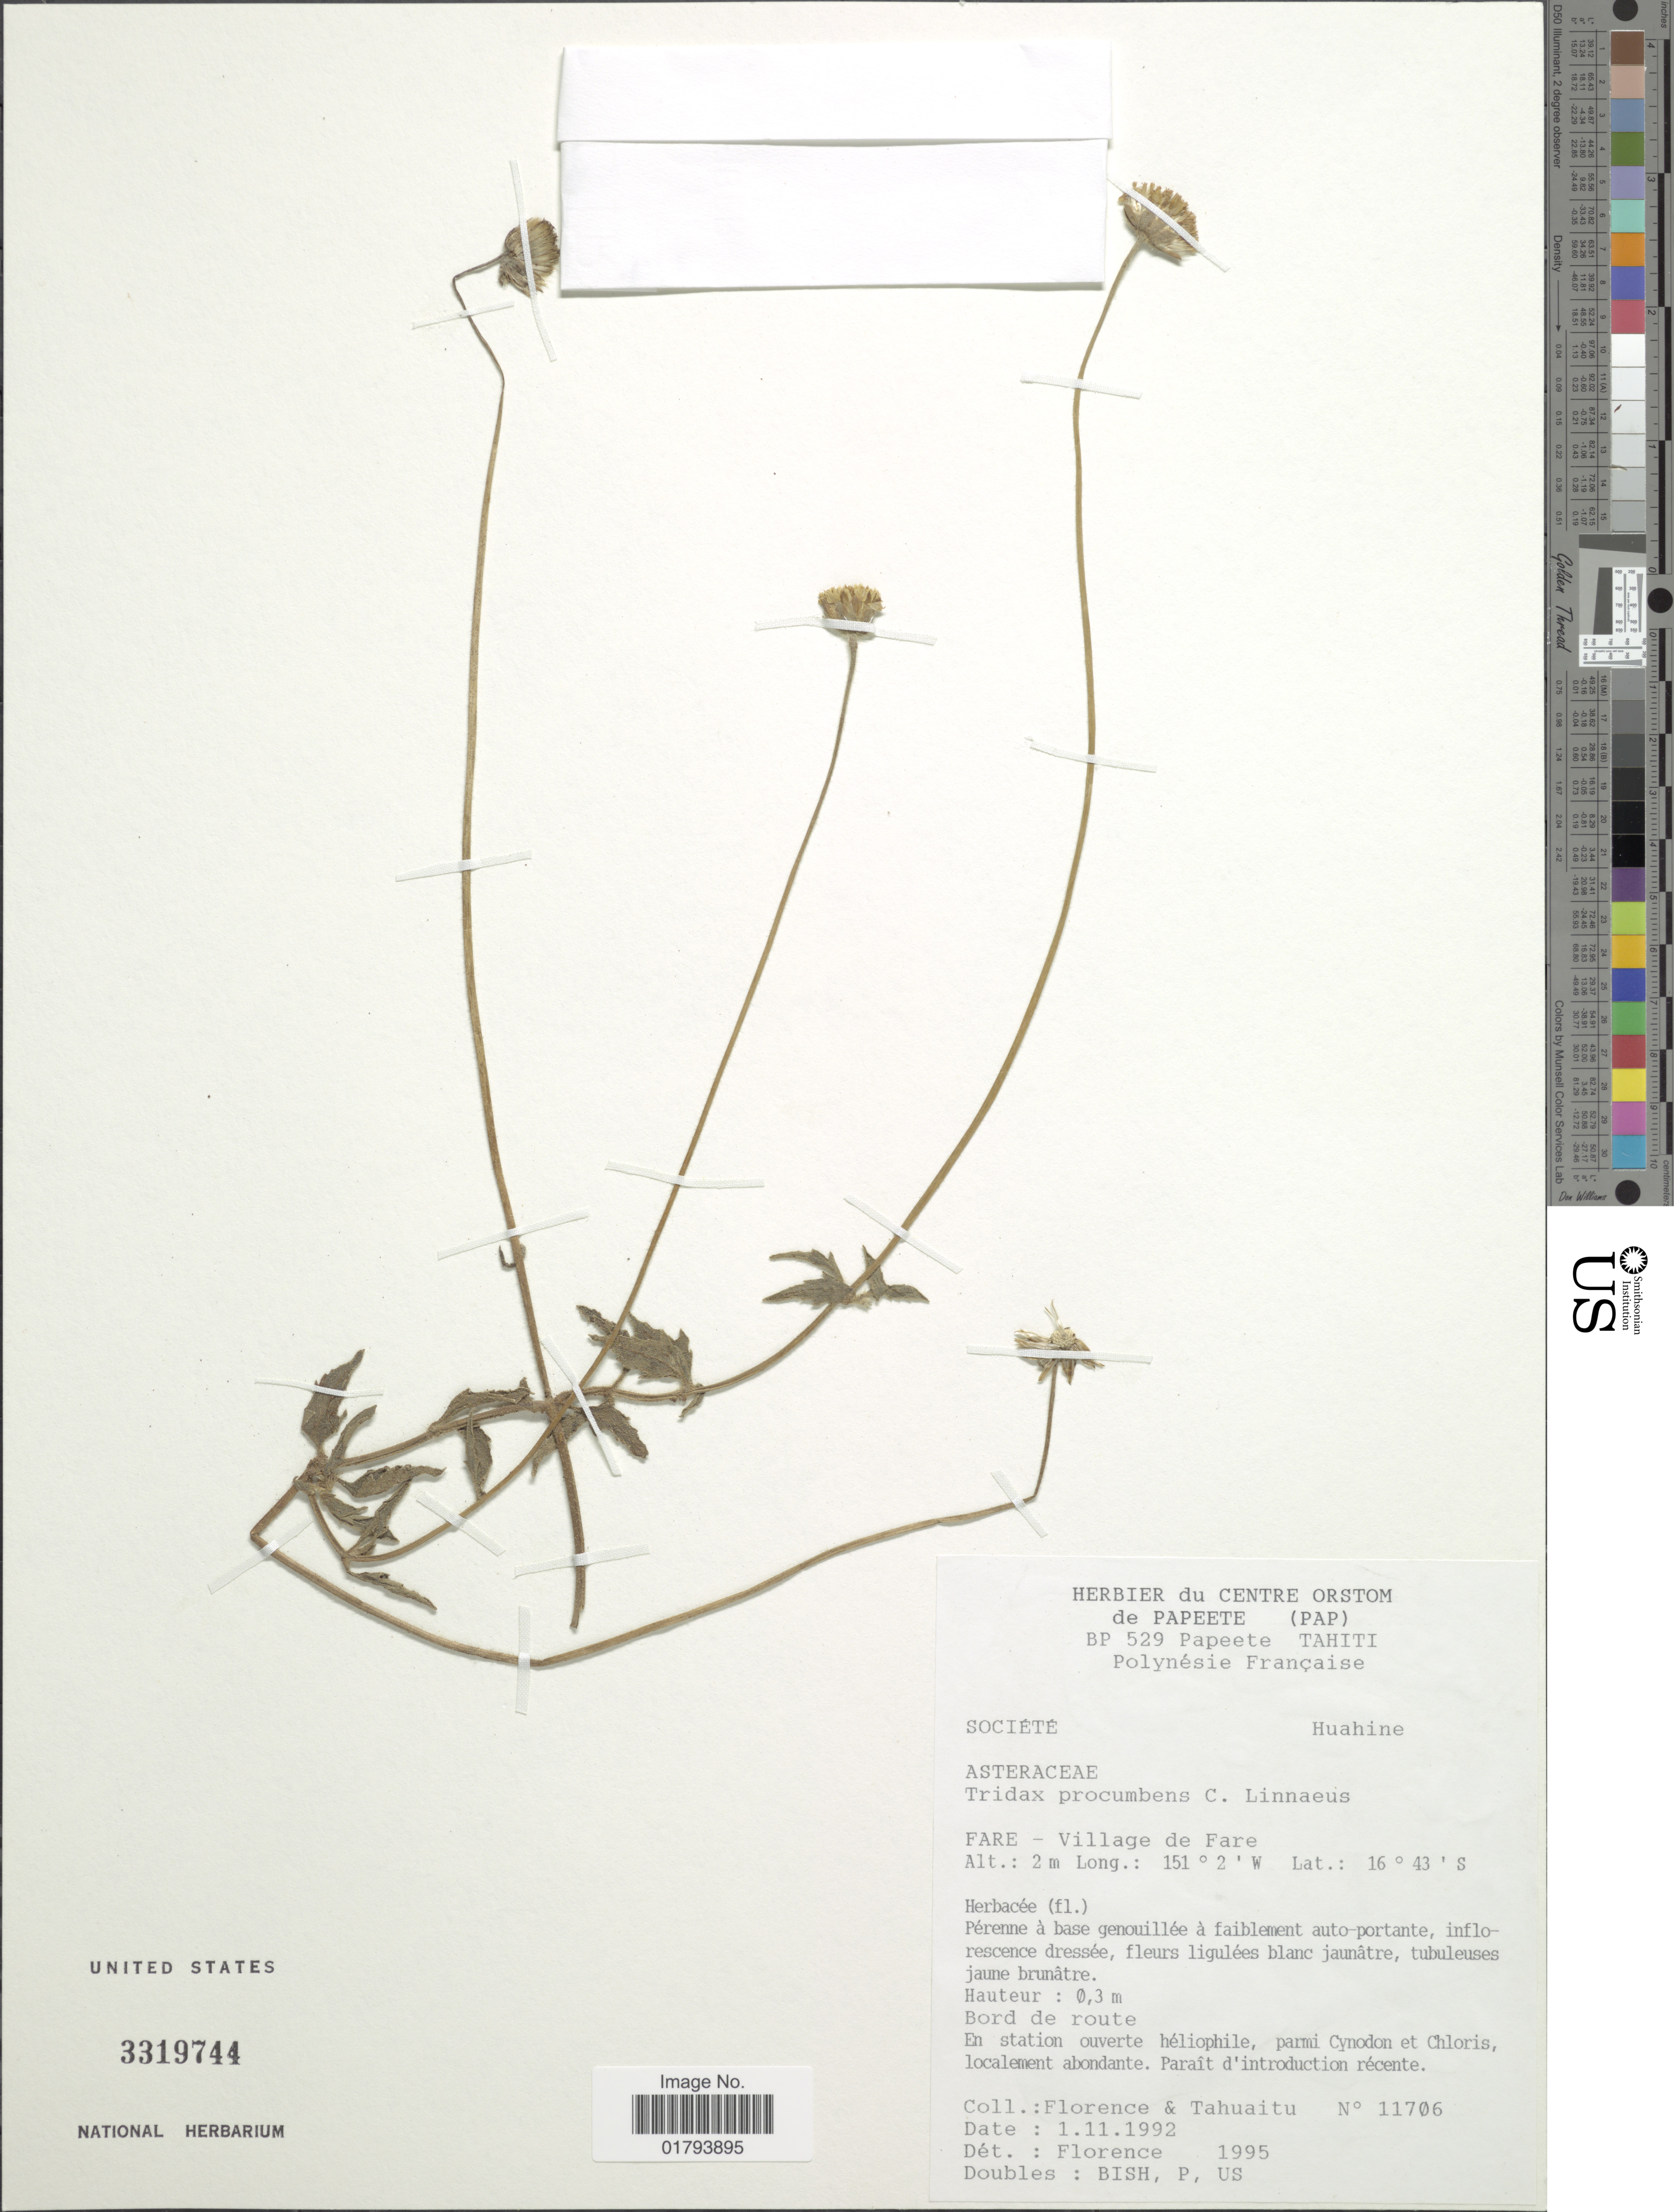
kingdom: Plantae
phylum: Tracheophyta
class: Magnoliopsida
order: Asterales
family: Asteraceae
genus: Tridax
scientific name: Tridax procumbens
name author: L.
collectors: -. Florence & -. Tahuaitu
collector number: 11706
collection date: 1992-11-01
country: French Polynesia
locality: Fare - Village de Fare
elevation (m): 2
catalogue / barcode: US 3319744